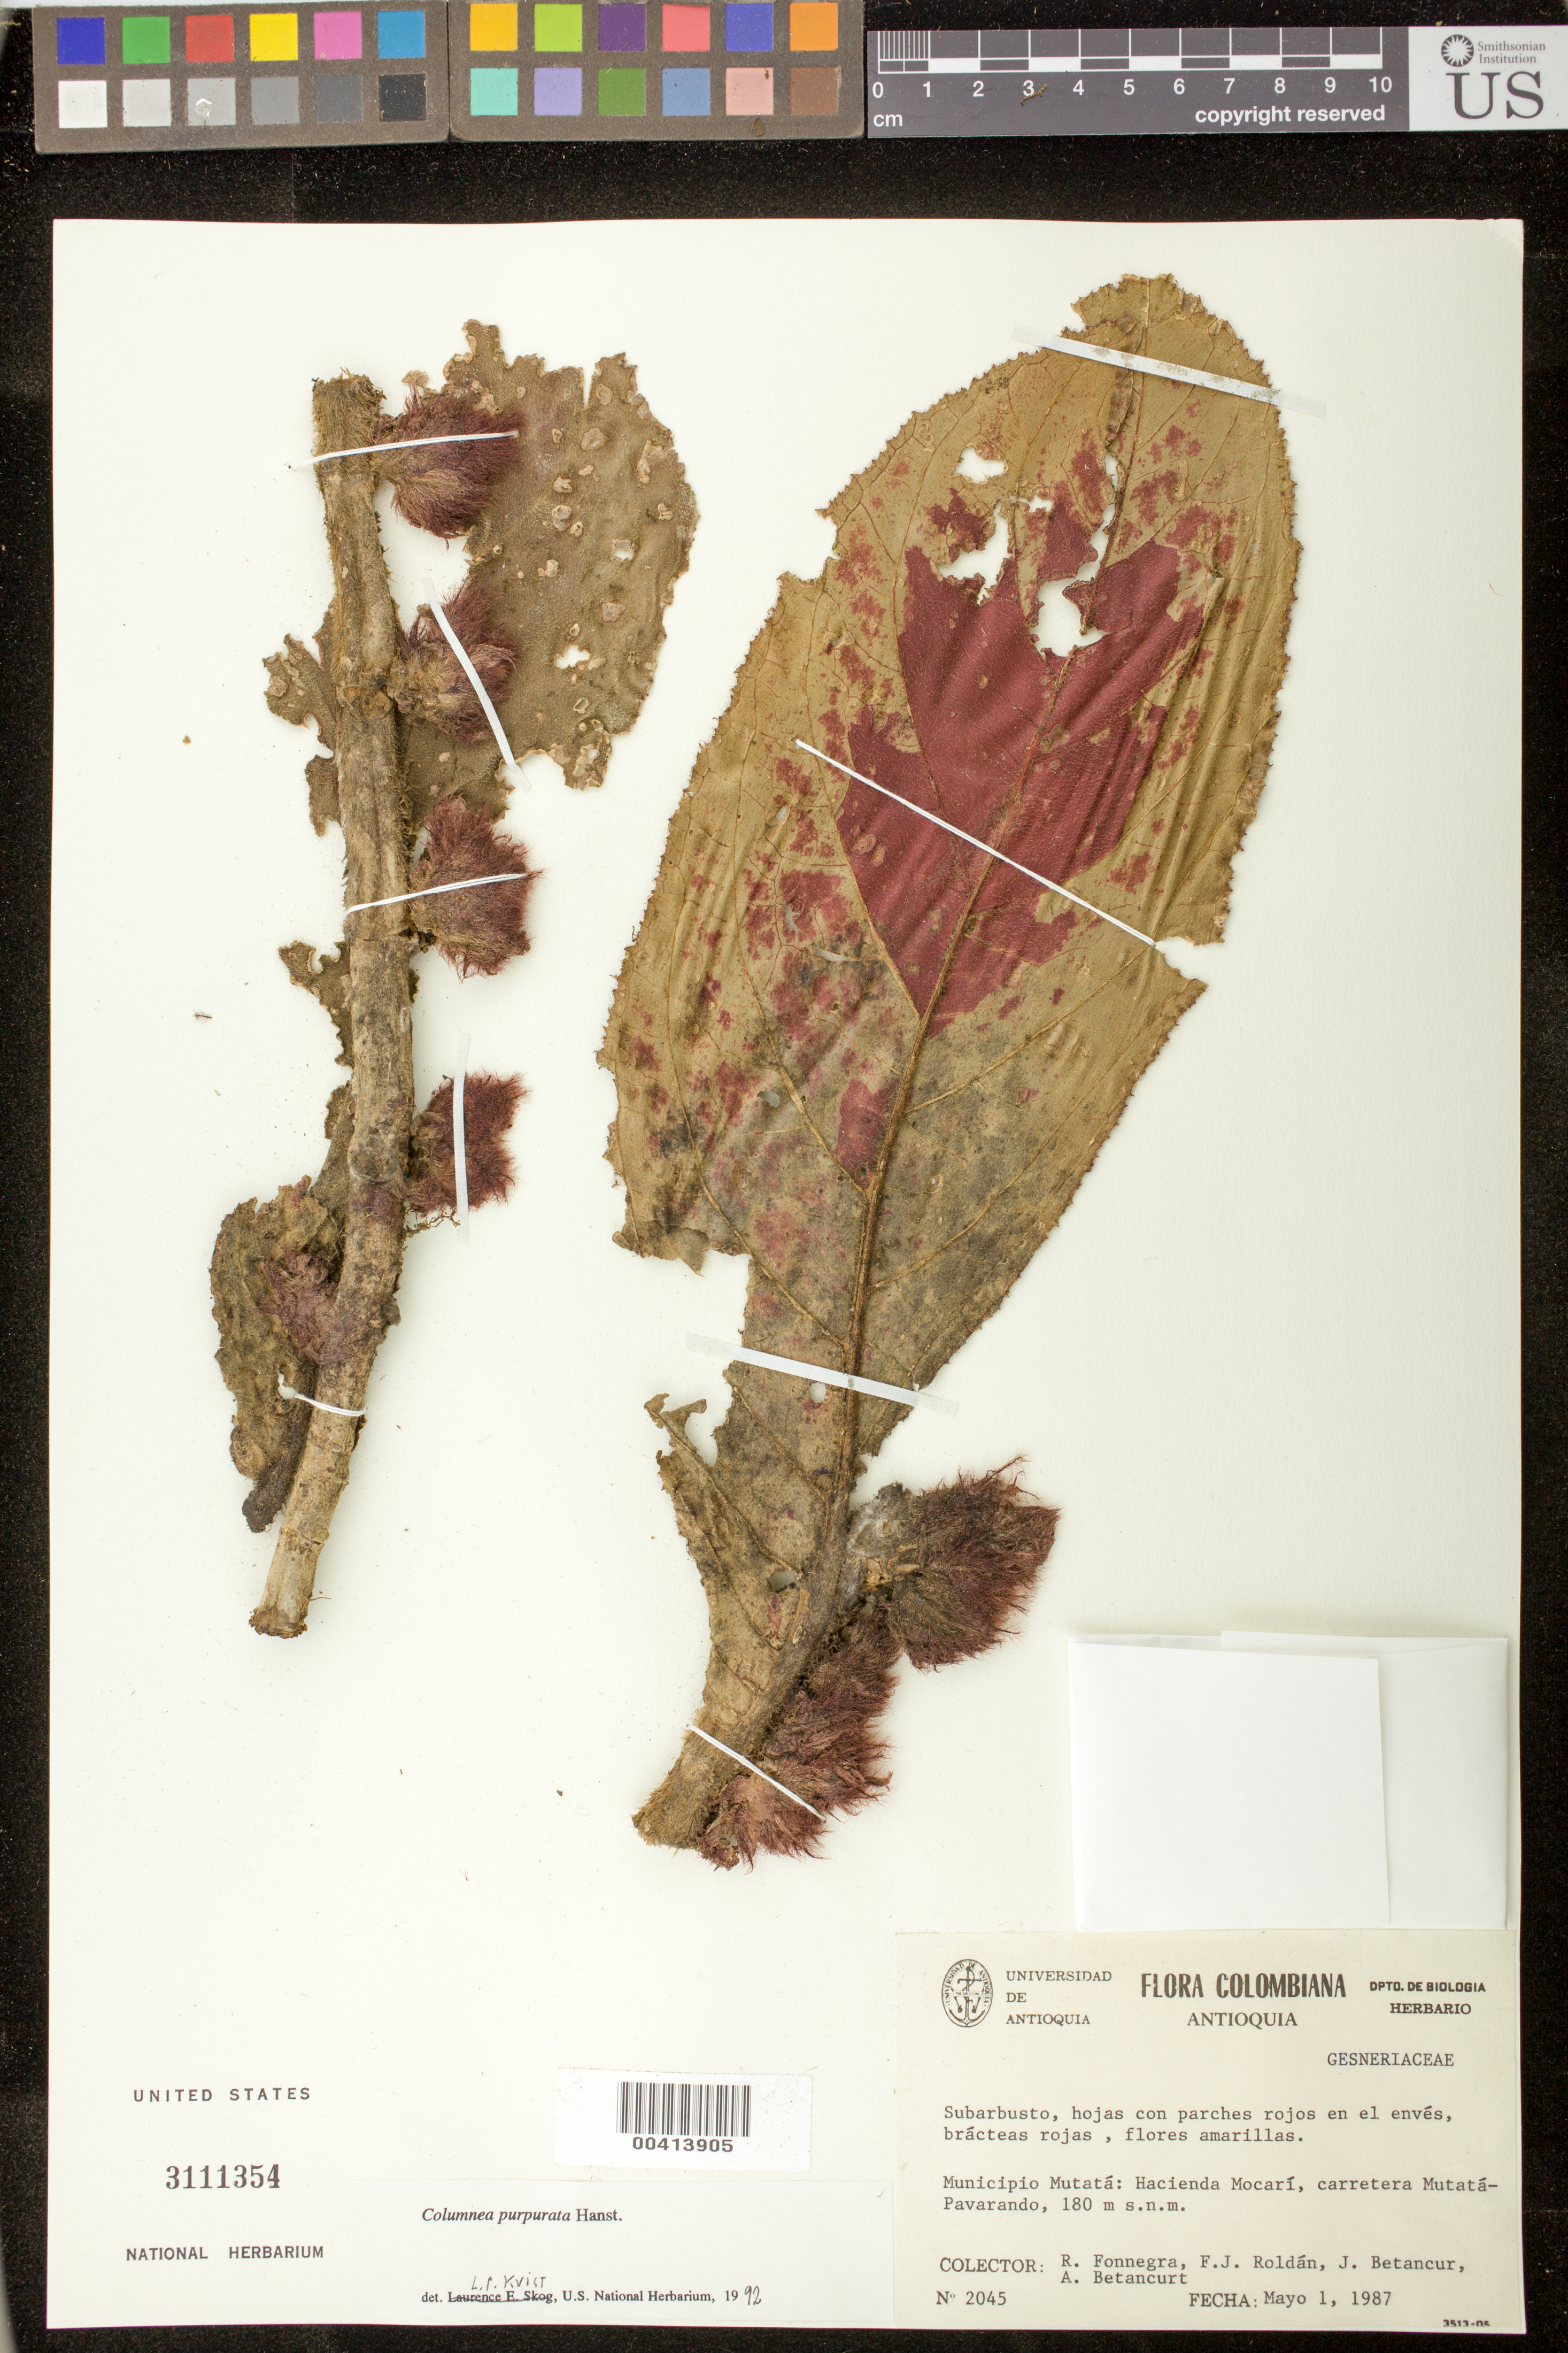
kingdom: Plantae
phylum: Tracheophyta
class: Magnoliopsida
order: Lamiales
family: Gesneriaceae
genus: Columnea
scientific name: Columnea purpurata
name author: Hanst.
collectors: R. Fonnegra G., F. J. Roldán, J. C. Betancur & A. Betancur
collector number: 2045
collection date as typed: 01 May 1987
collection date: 1987-05-01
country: Colombia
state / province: Antioquia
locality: Mutata, Hacienda Mocari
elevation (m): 180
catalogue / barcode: US 3111354